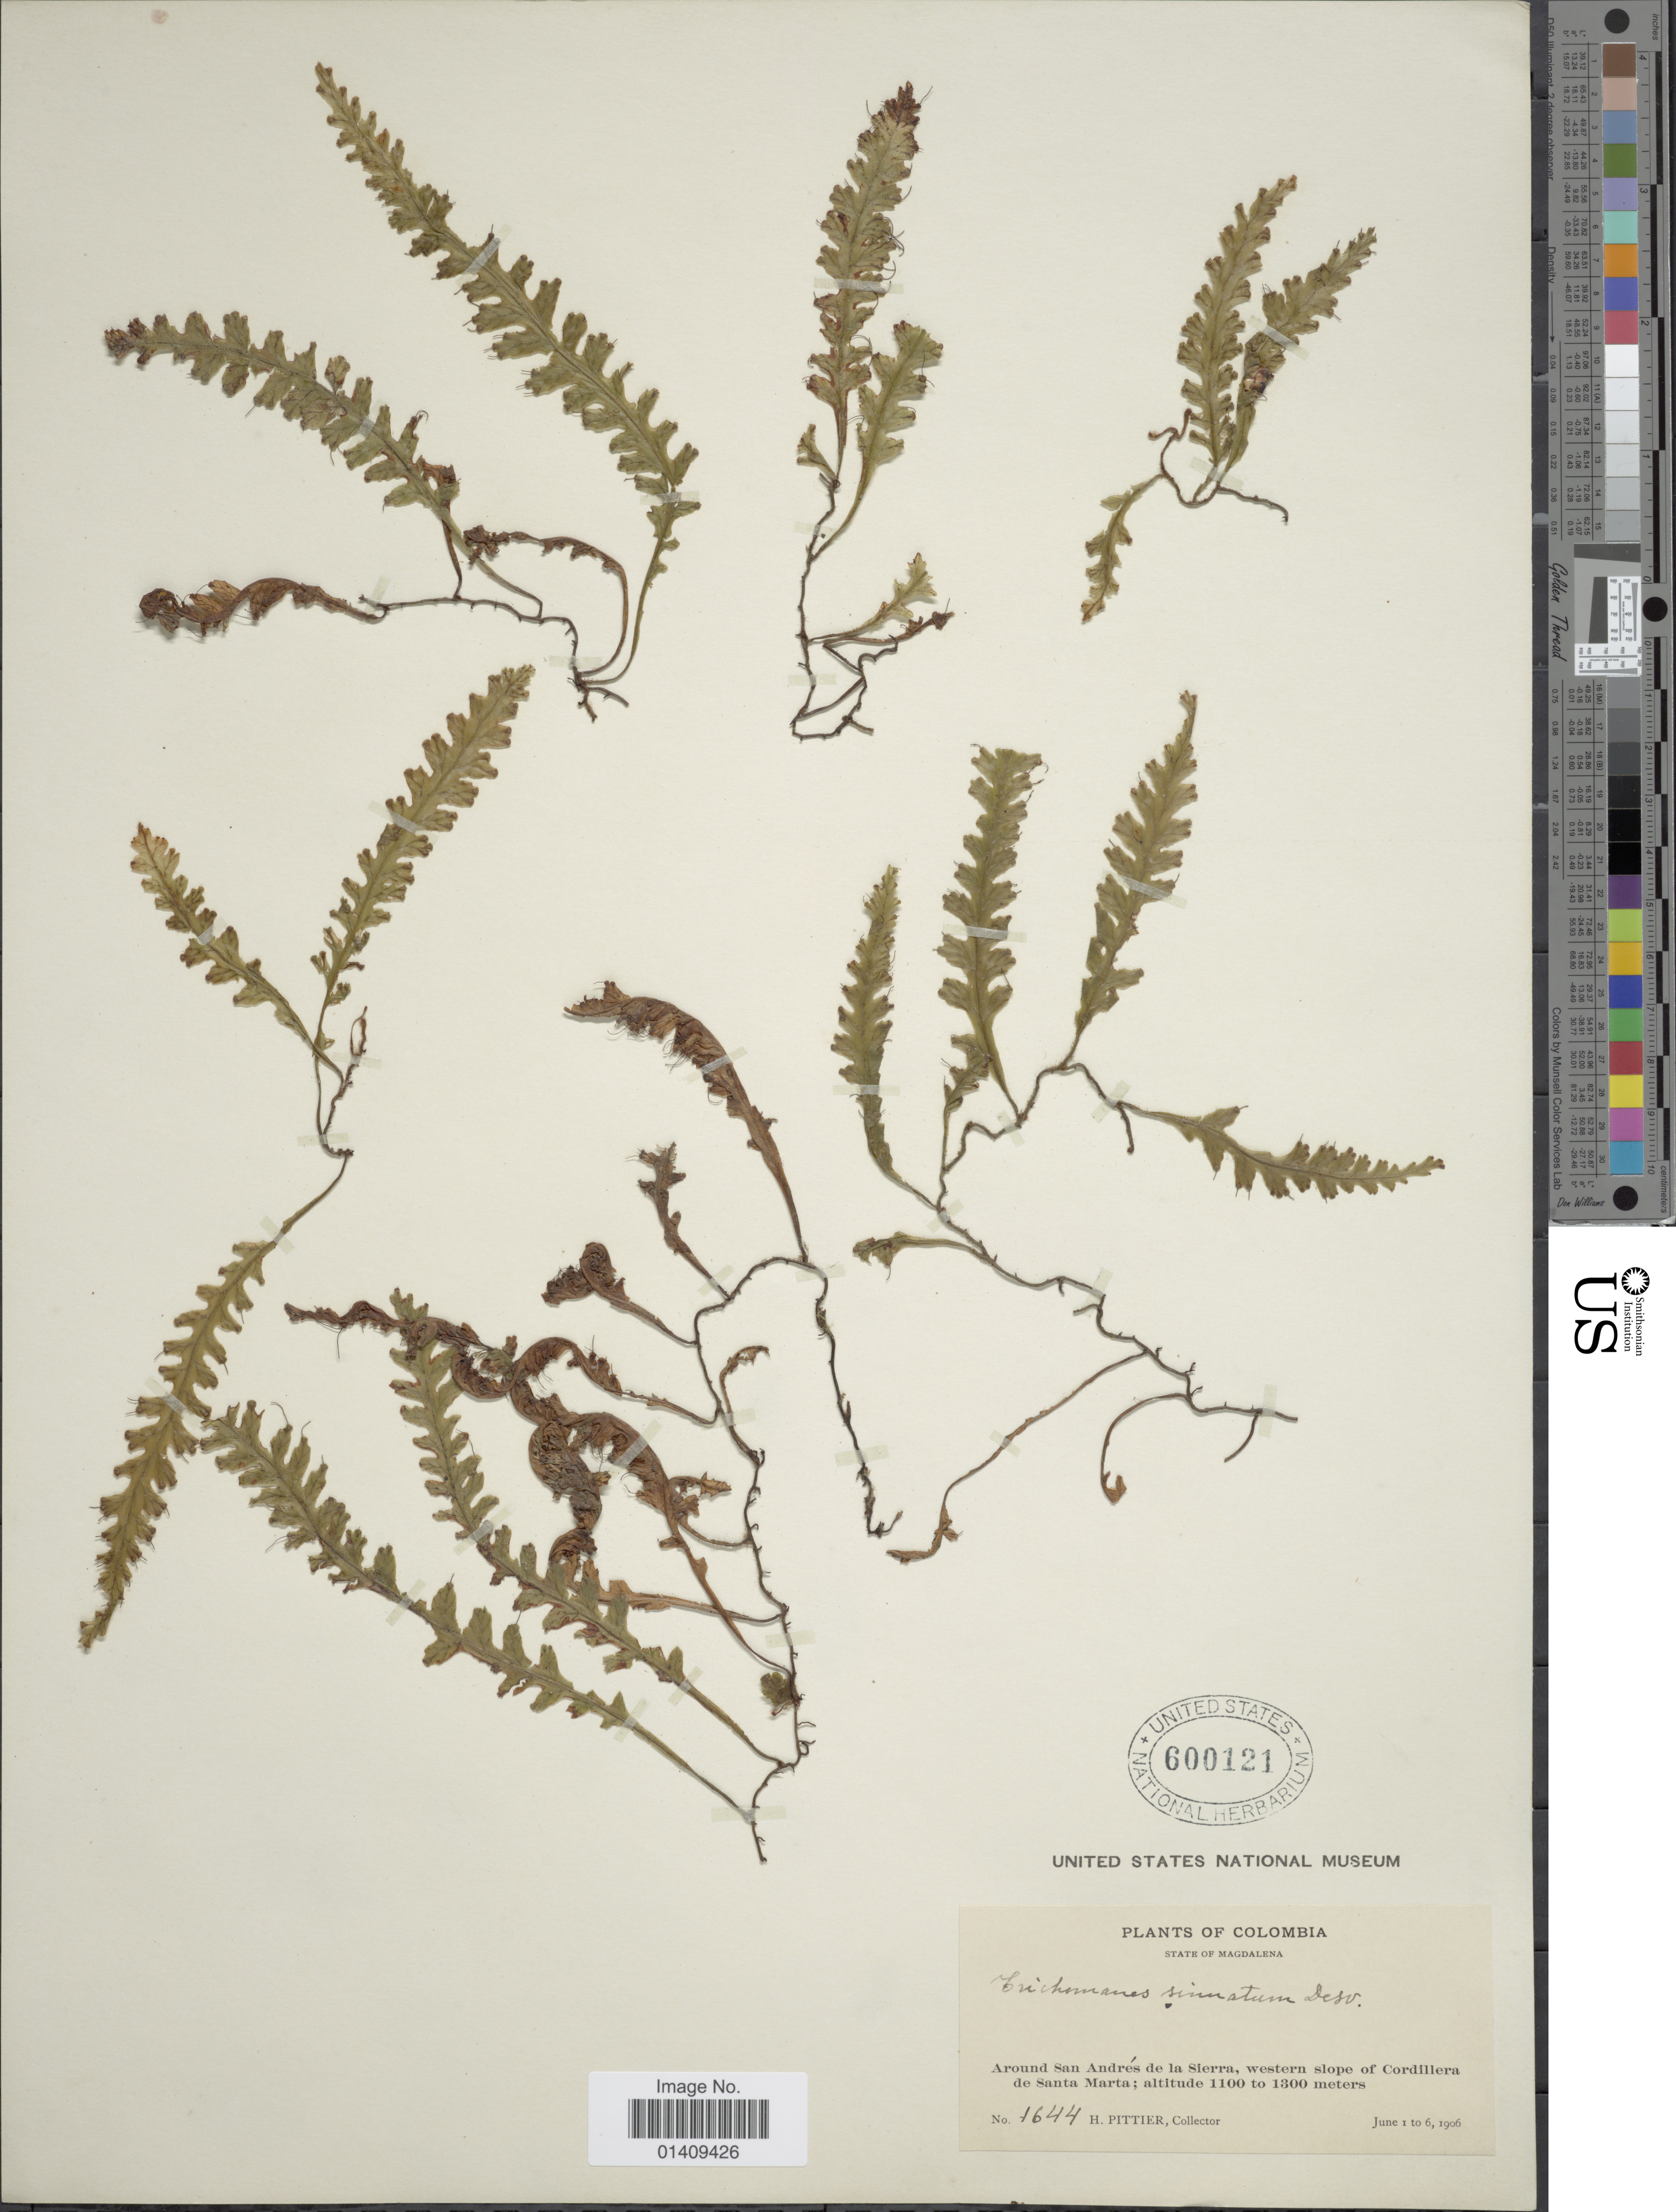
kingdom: Plantae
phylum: Tracheophyta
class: Polypodiopsida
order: Hymenophyllales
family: Hymenophyllaceae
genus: Trichomanes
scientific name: Trichomanes polypodioides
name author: L.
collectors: H. F. Pittier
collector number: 1644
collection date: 1906-06-01/1906-06-06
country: Colombia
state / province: Magdalena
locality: State of Magdalena around San Andres de la Sierra, western slope of Cordillera de Santa Marta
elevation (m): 1100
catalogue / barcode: US 600121